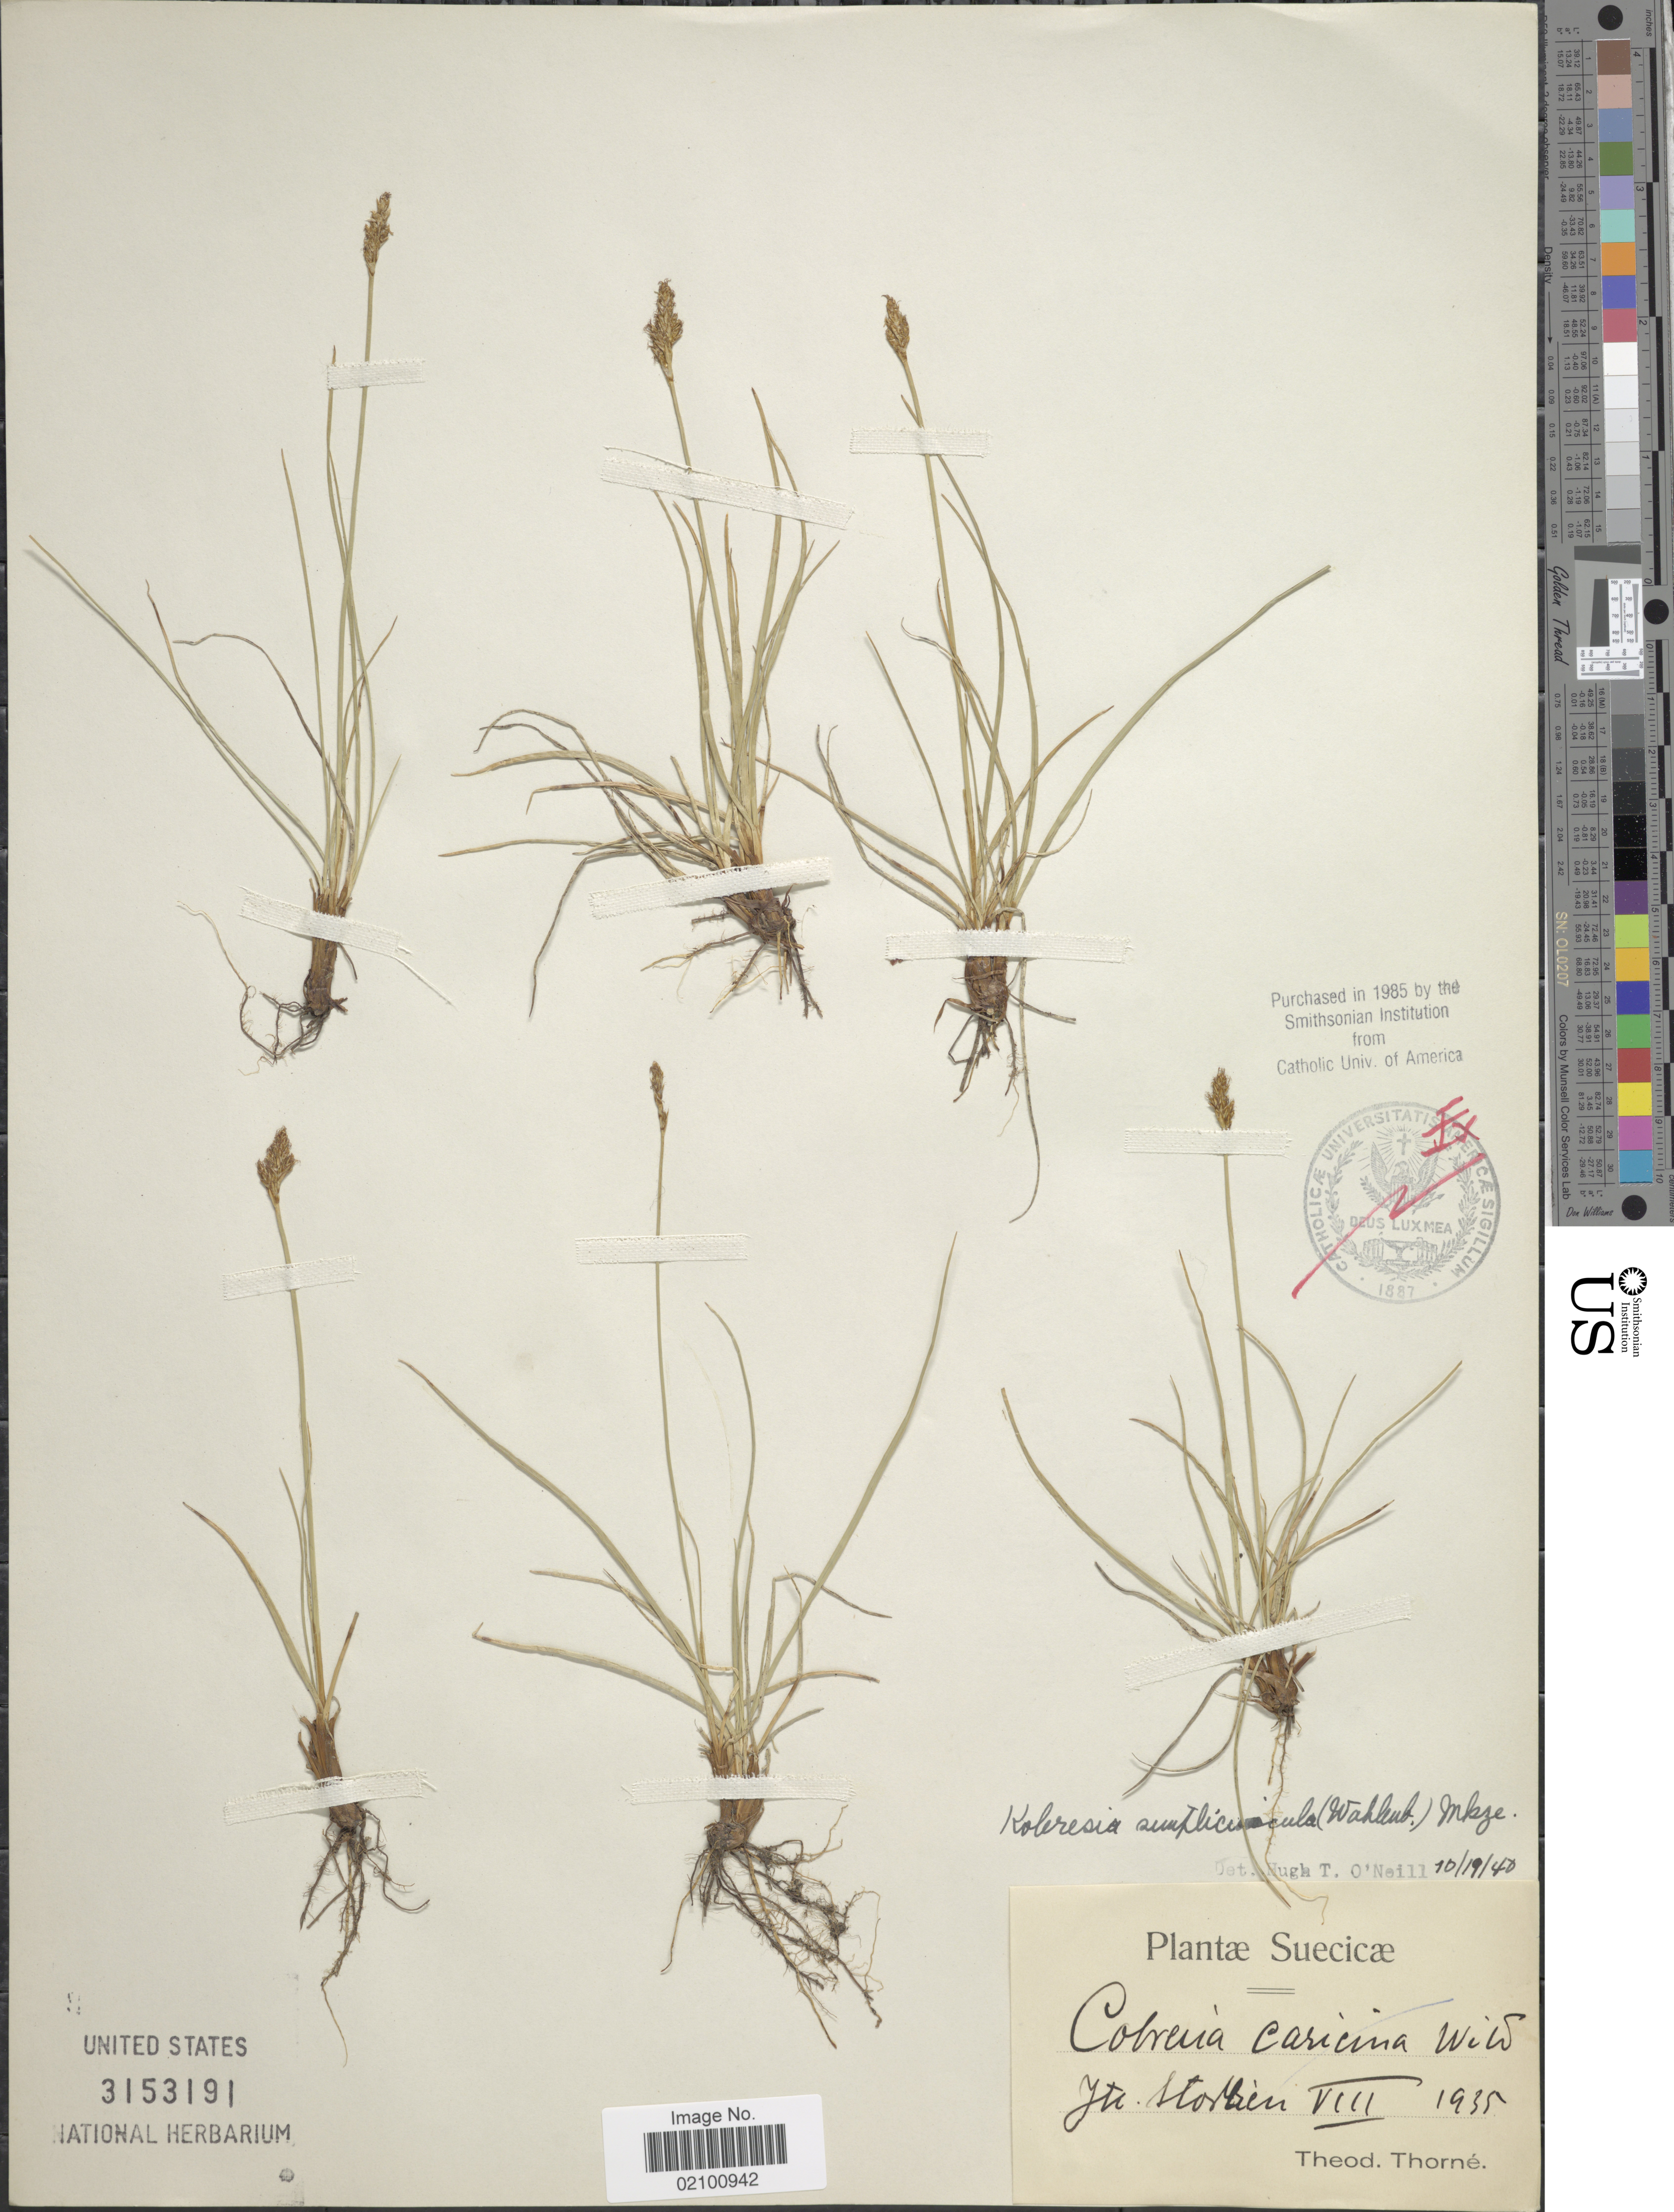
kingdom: Plantae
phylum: Tracheophyta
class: Liliopsida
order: Poales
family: Cyperaceae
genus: Carex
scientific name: Carex simpliciuscula subsp. simpliciuscula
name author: Wahlenb.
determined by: Strong, M. T., (US), Smithsonian Institution - National Museum of Natural History (UNITED STATES)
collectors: T. Thorné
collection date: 1935-08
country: Sweden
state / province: Jämtland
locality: Suecicae, Jtl. Storlien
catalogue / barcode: US 3153191